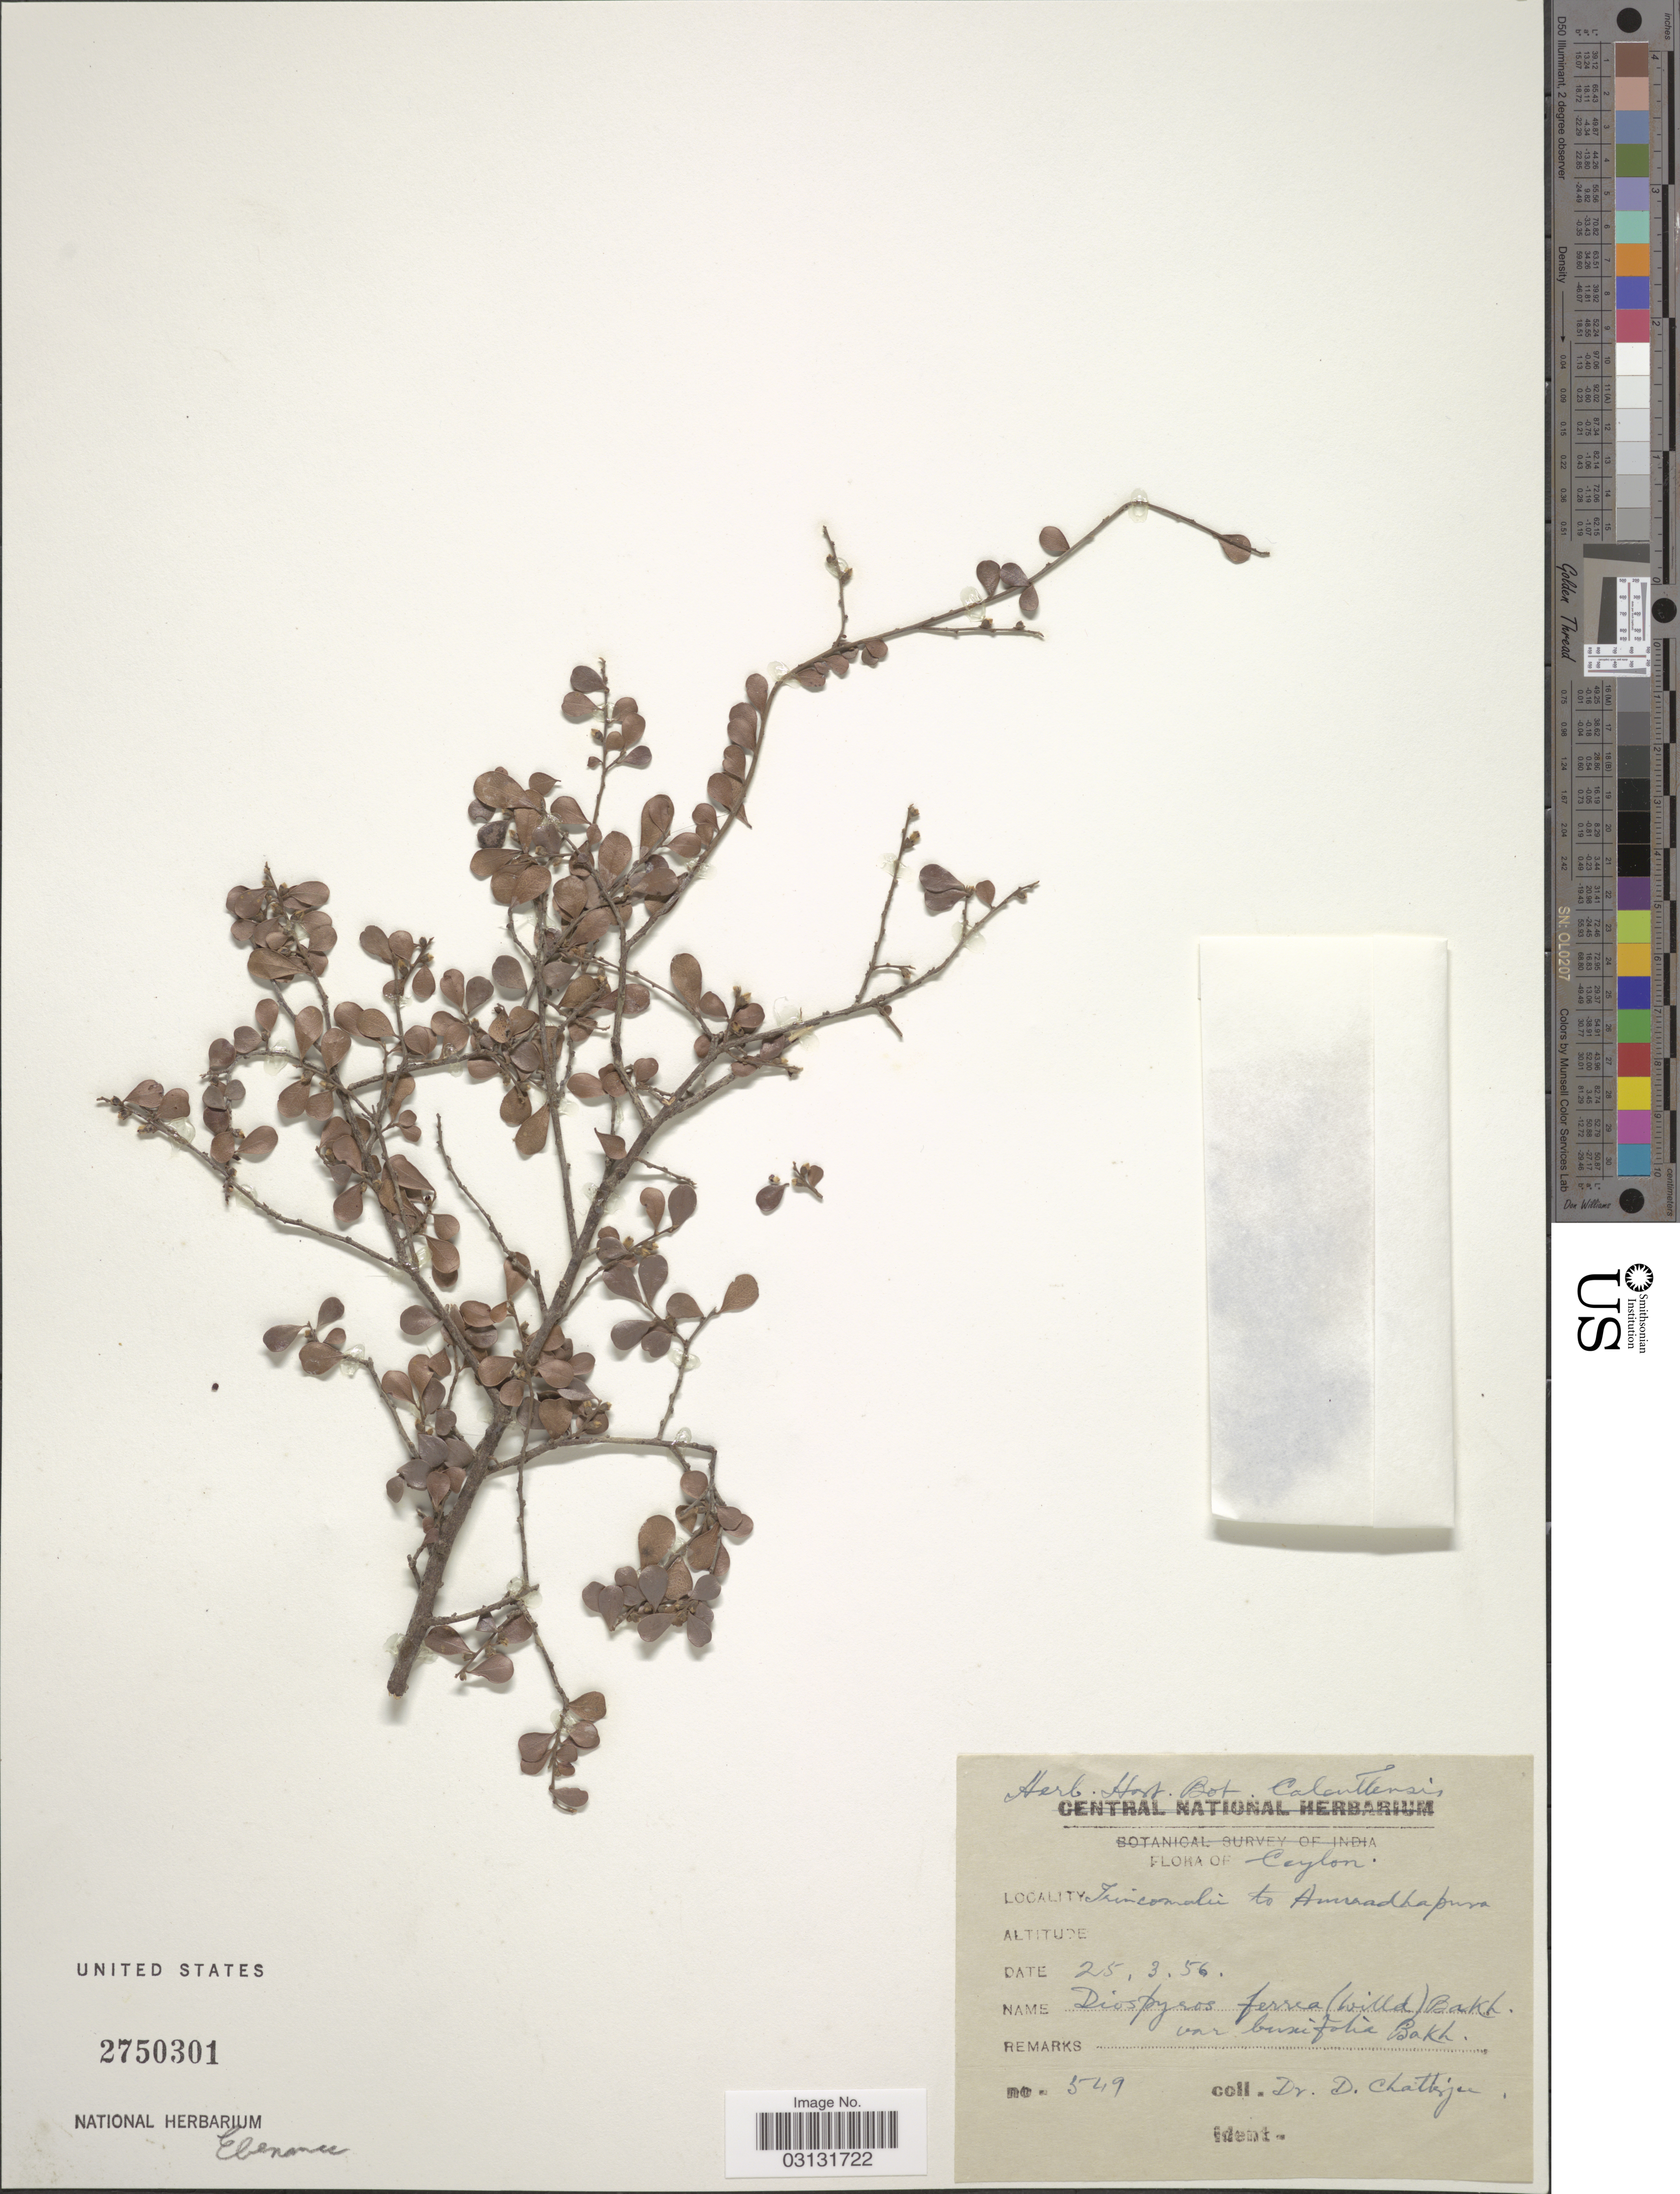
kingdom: Plantae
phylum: Tracheophyta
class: Magnoliopsida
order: Ericales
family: Ebenaceae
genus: Diospyros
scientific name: Diospyros ferrea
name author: (Willd.) Bakh.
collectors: D. Chatterjee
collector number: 549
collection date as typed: Transcribed d/m/y: 25/3/56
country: Sri Lanka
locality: Ceylon. Trincomalee to Anuradhapura.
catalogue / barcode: US 2750301